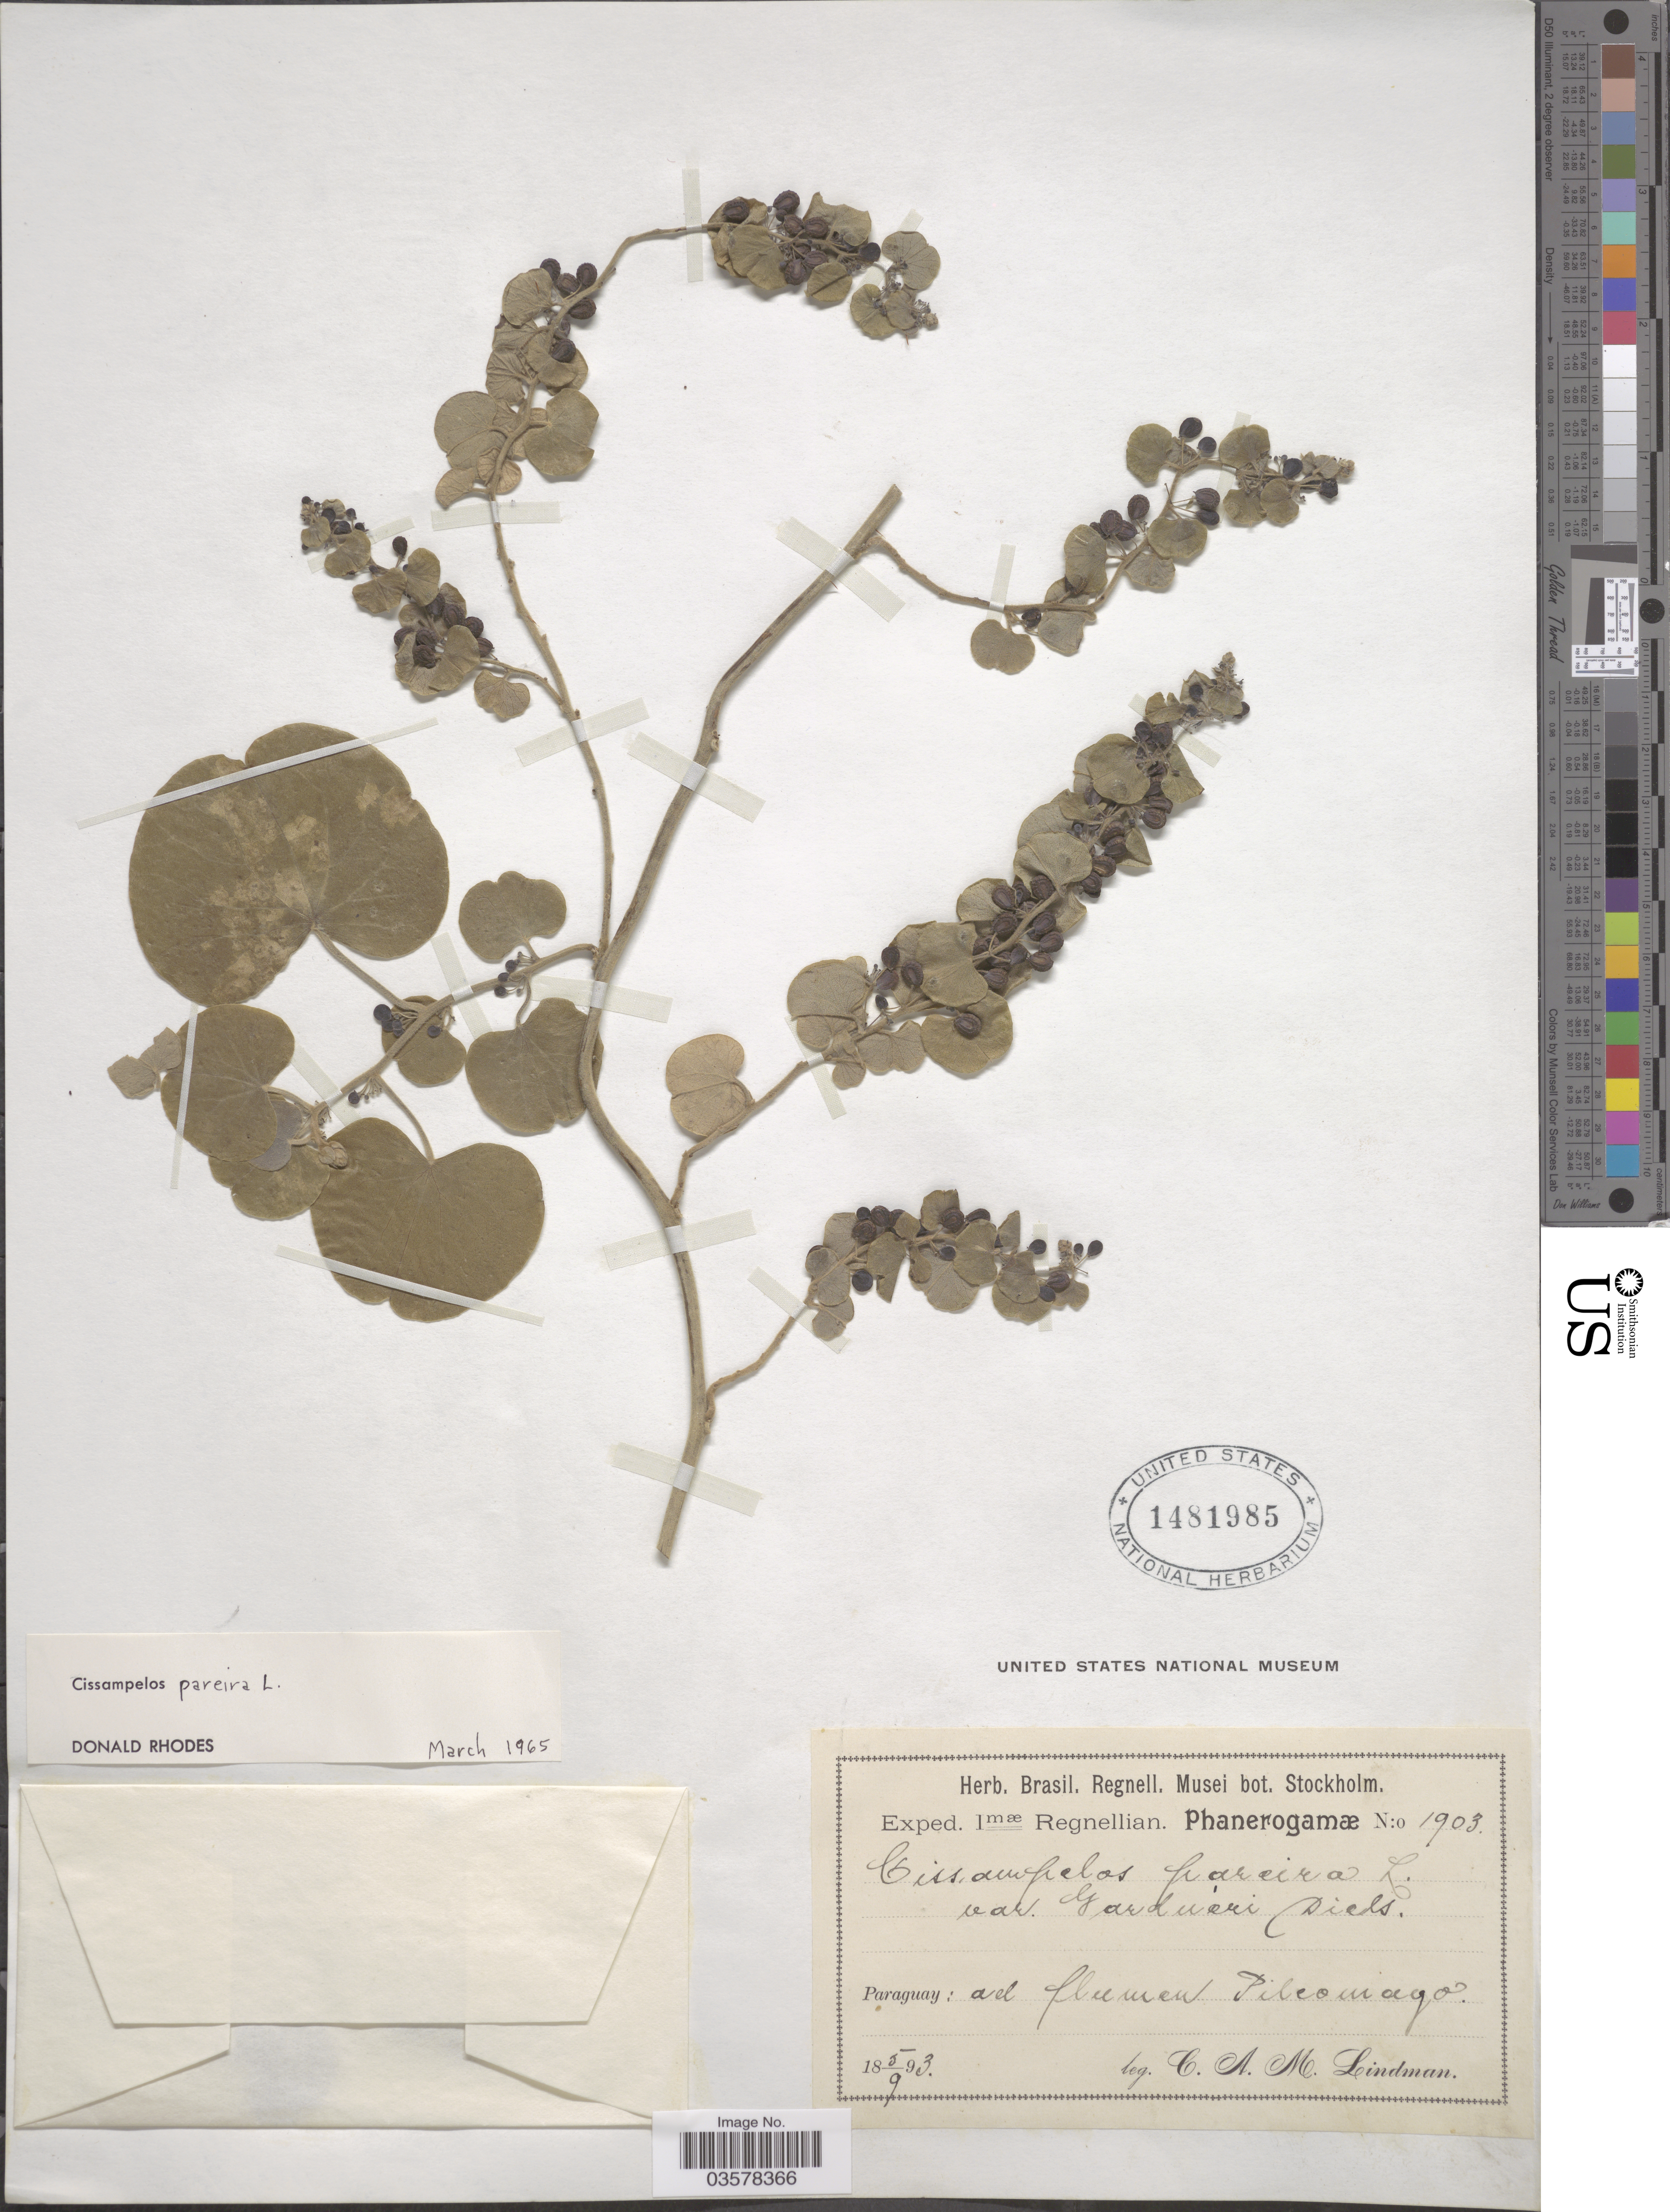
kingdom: Plantae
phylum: Tracheophyta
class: Magnoliopsida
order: Ranunculales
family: Menispermaceae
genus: Cissampelos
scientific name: Cissampelos pareira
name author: L.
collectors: C. A. M. Lindman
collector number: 1903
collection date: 1893-09-05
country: Paraguay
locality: Ad flumen Pilcomayo.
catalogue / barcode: US 1481985